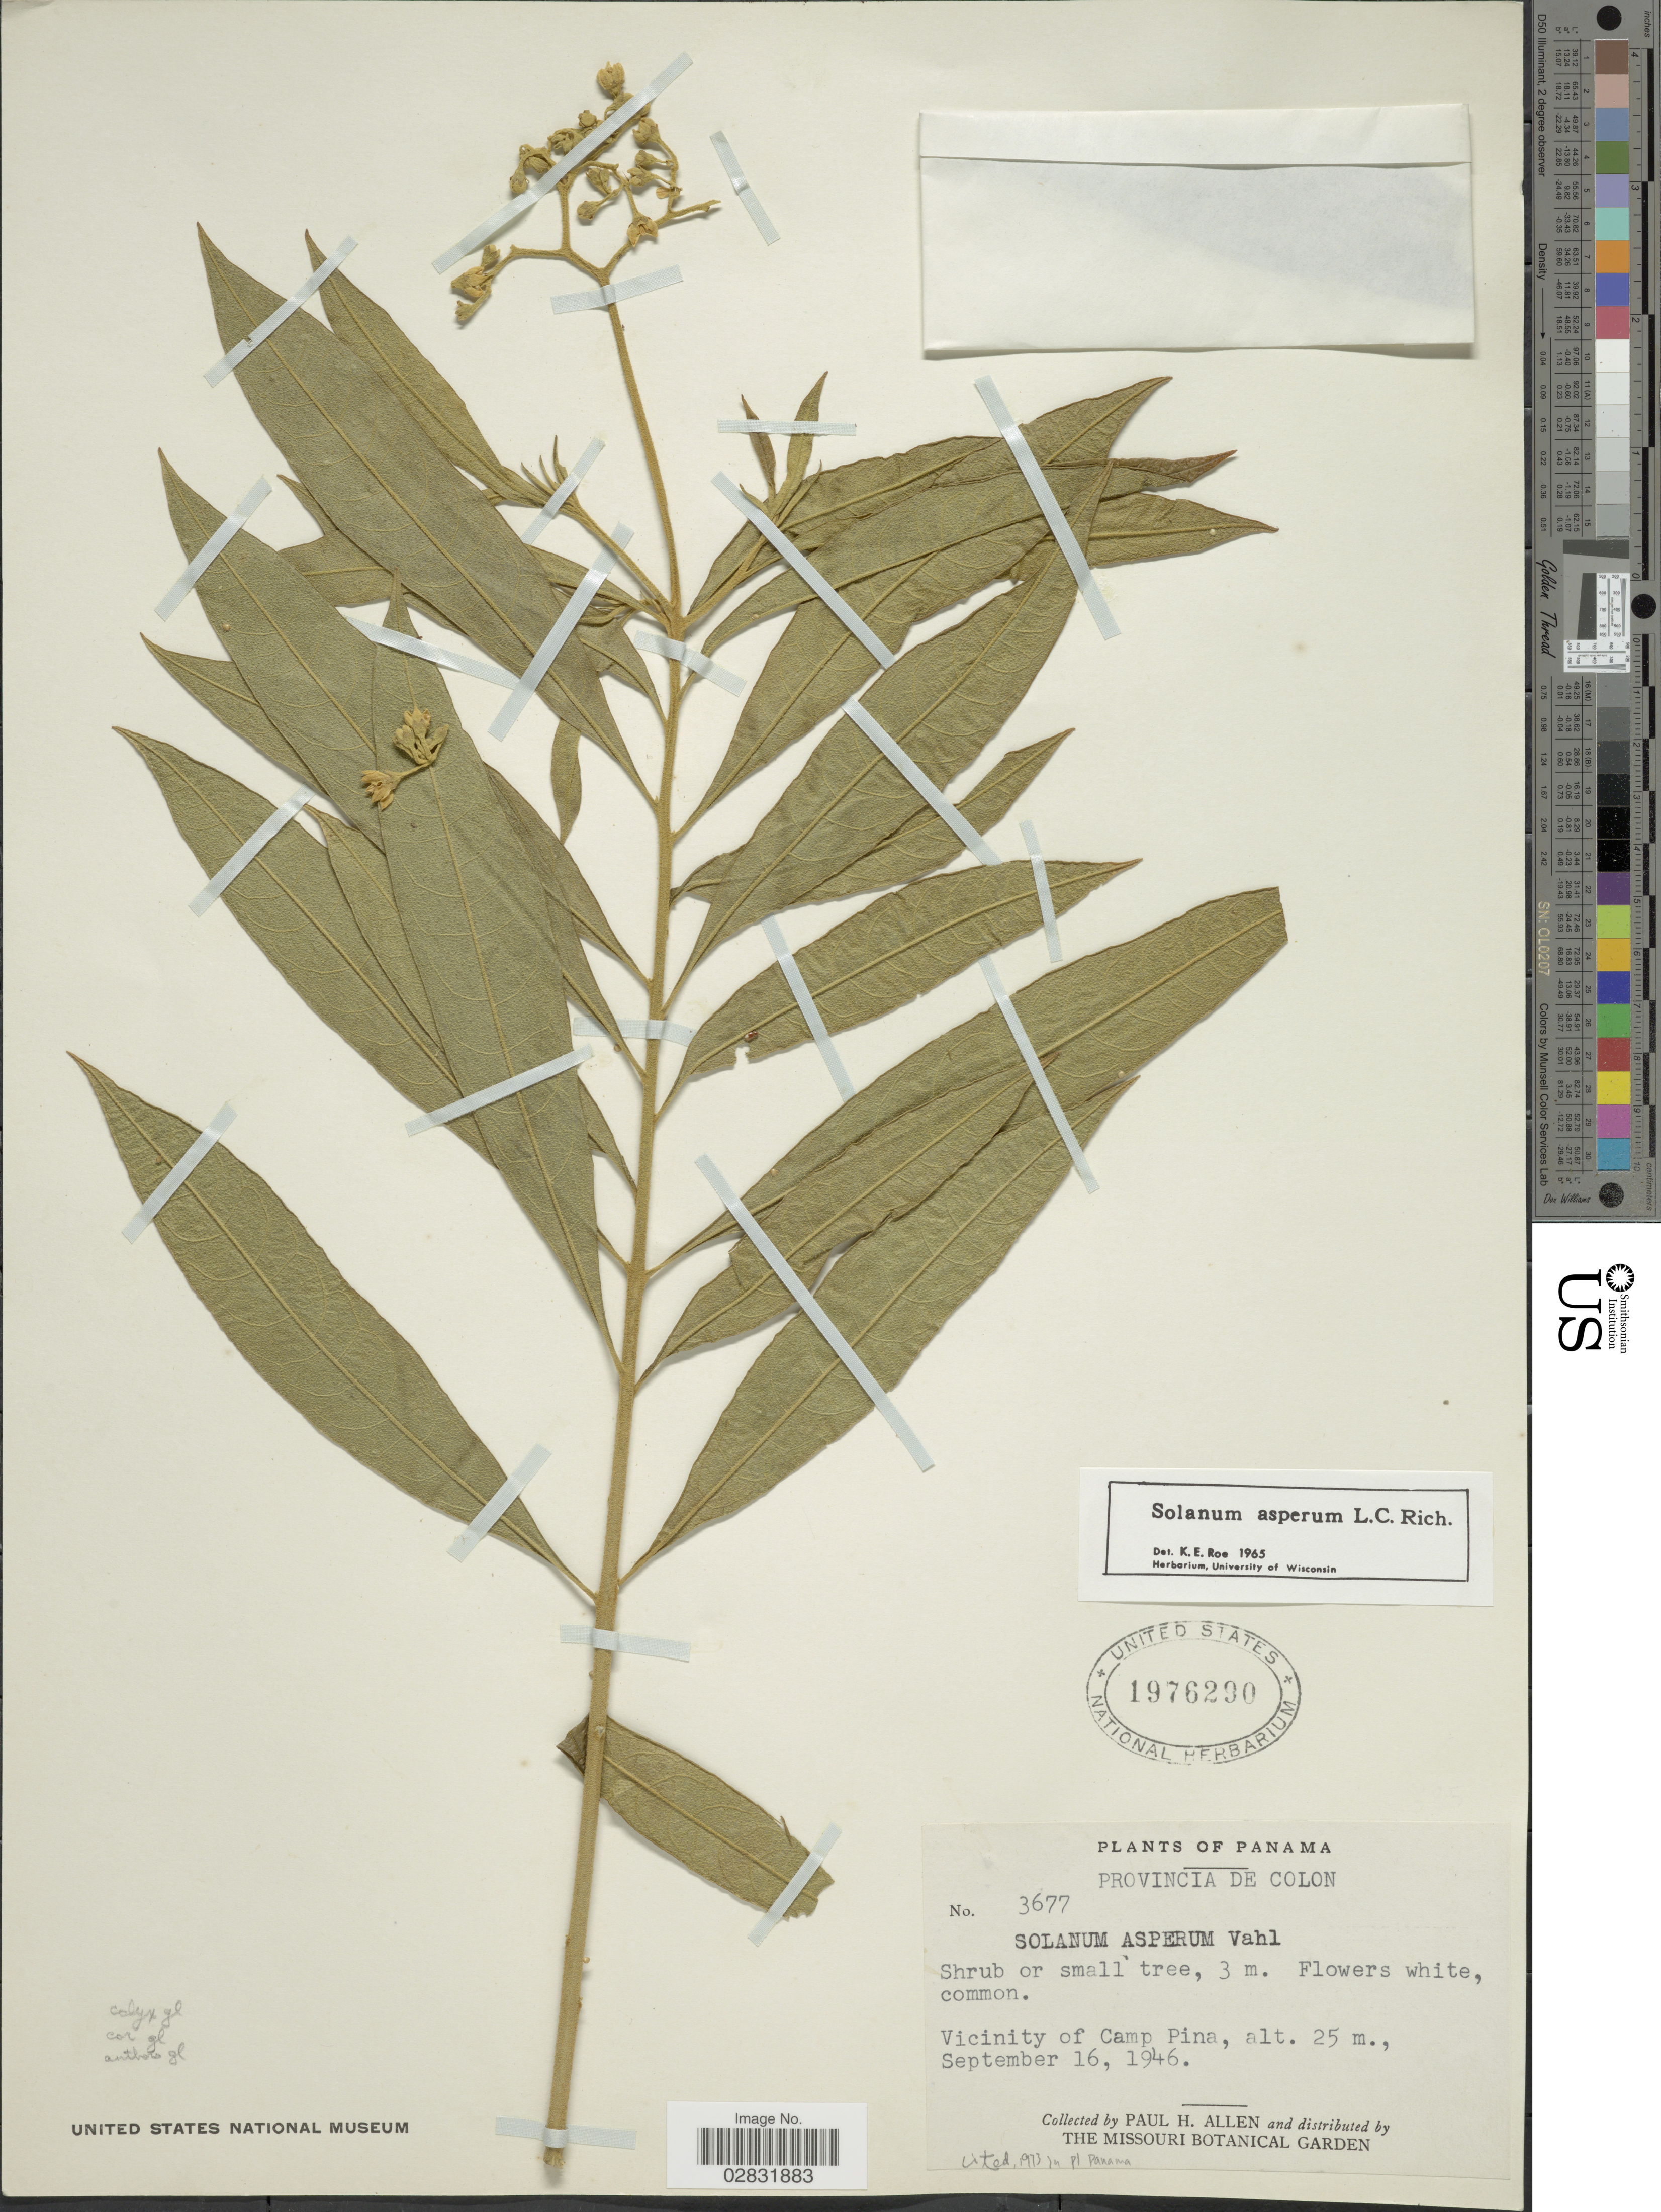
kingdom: Plantae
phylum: Tracheophyta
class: Magnoliopsida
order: Solanales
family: Solanaceae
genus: Solanum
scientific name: Solanum asperum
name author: Rich.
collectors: P. H. Allen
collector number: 3677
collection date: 1946-09-16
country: Panama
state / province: Colón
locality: Provincia de Colon. Vicinity of Camp Pina.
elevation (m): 25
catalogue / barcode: US 1976290